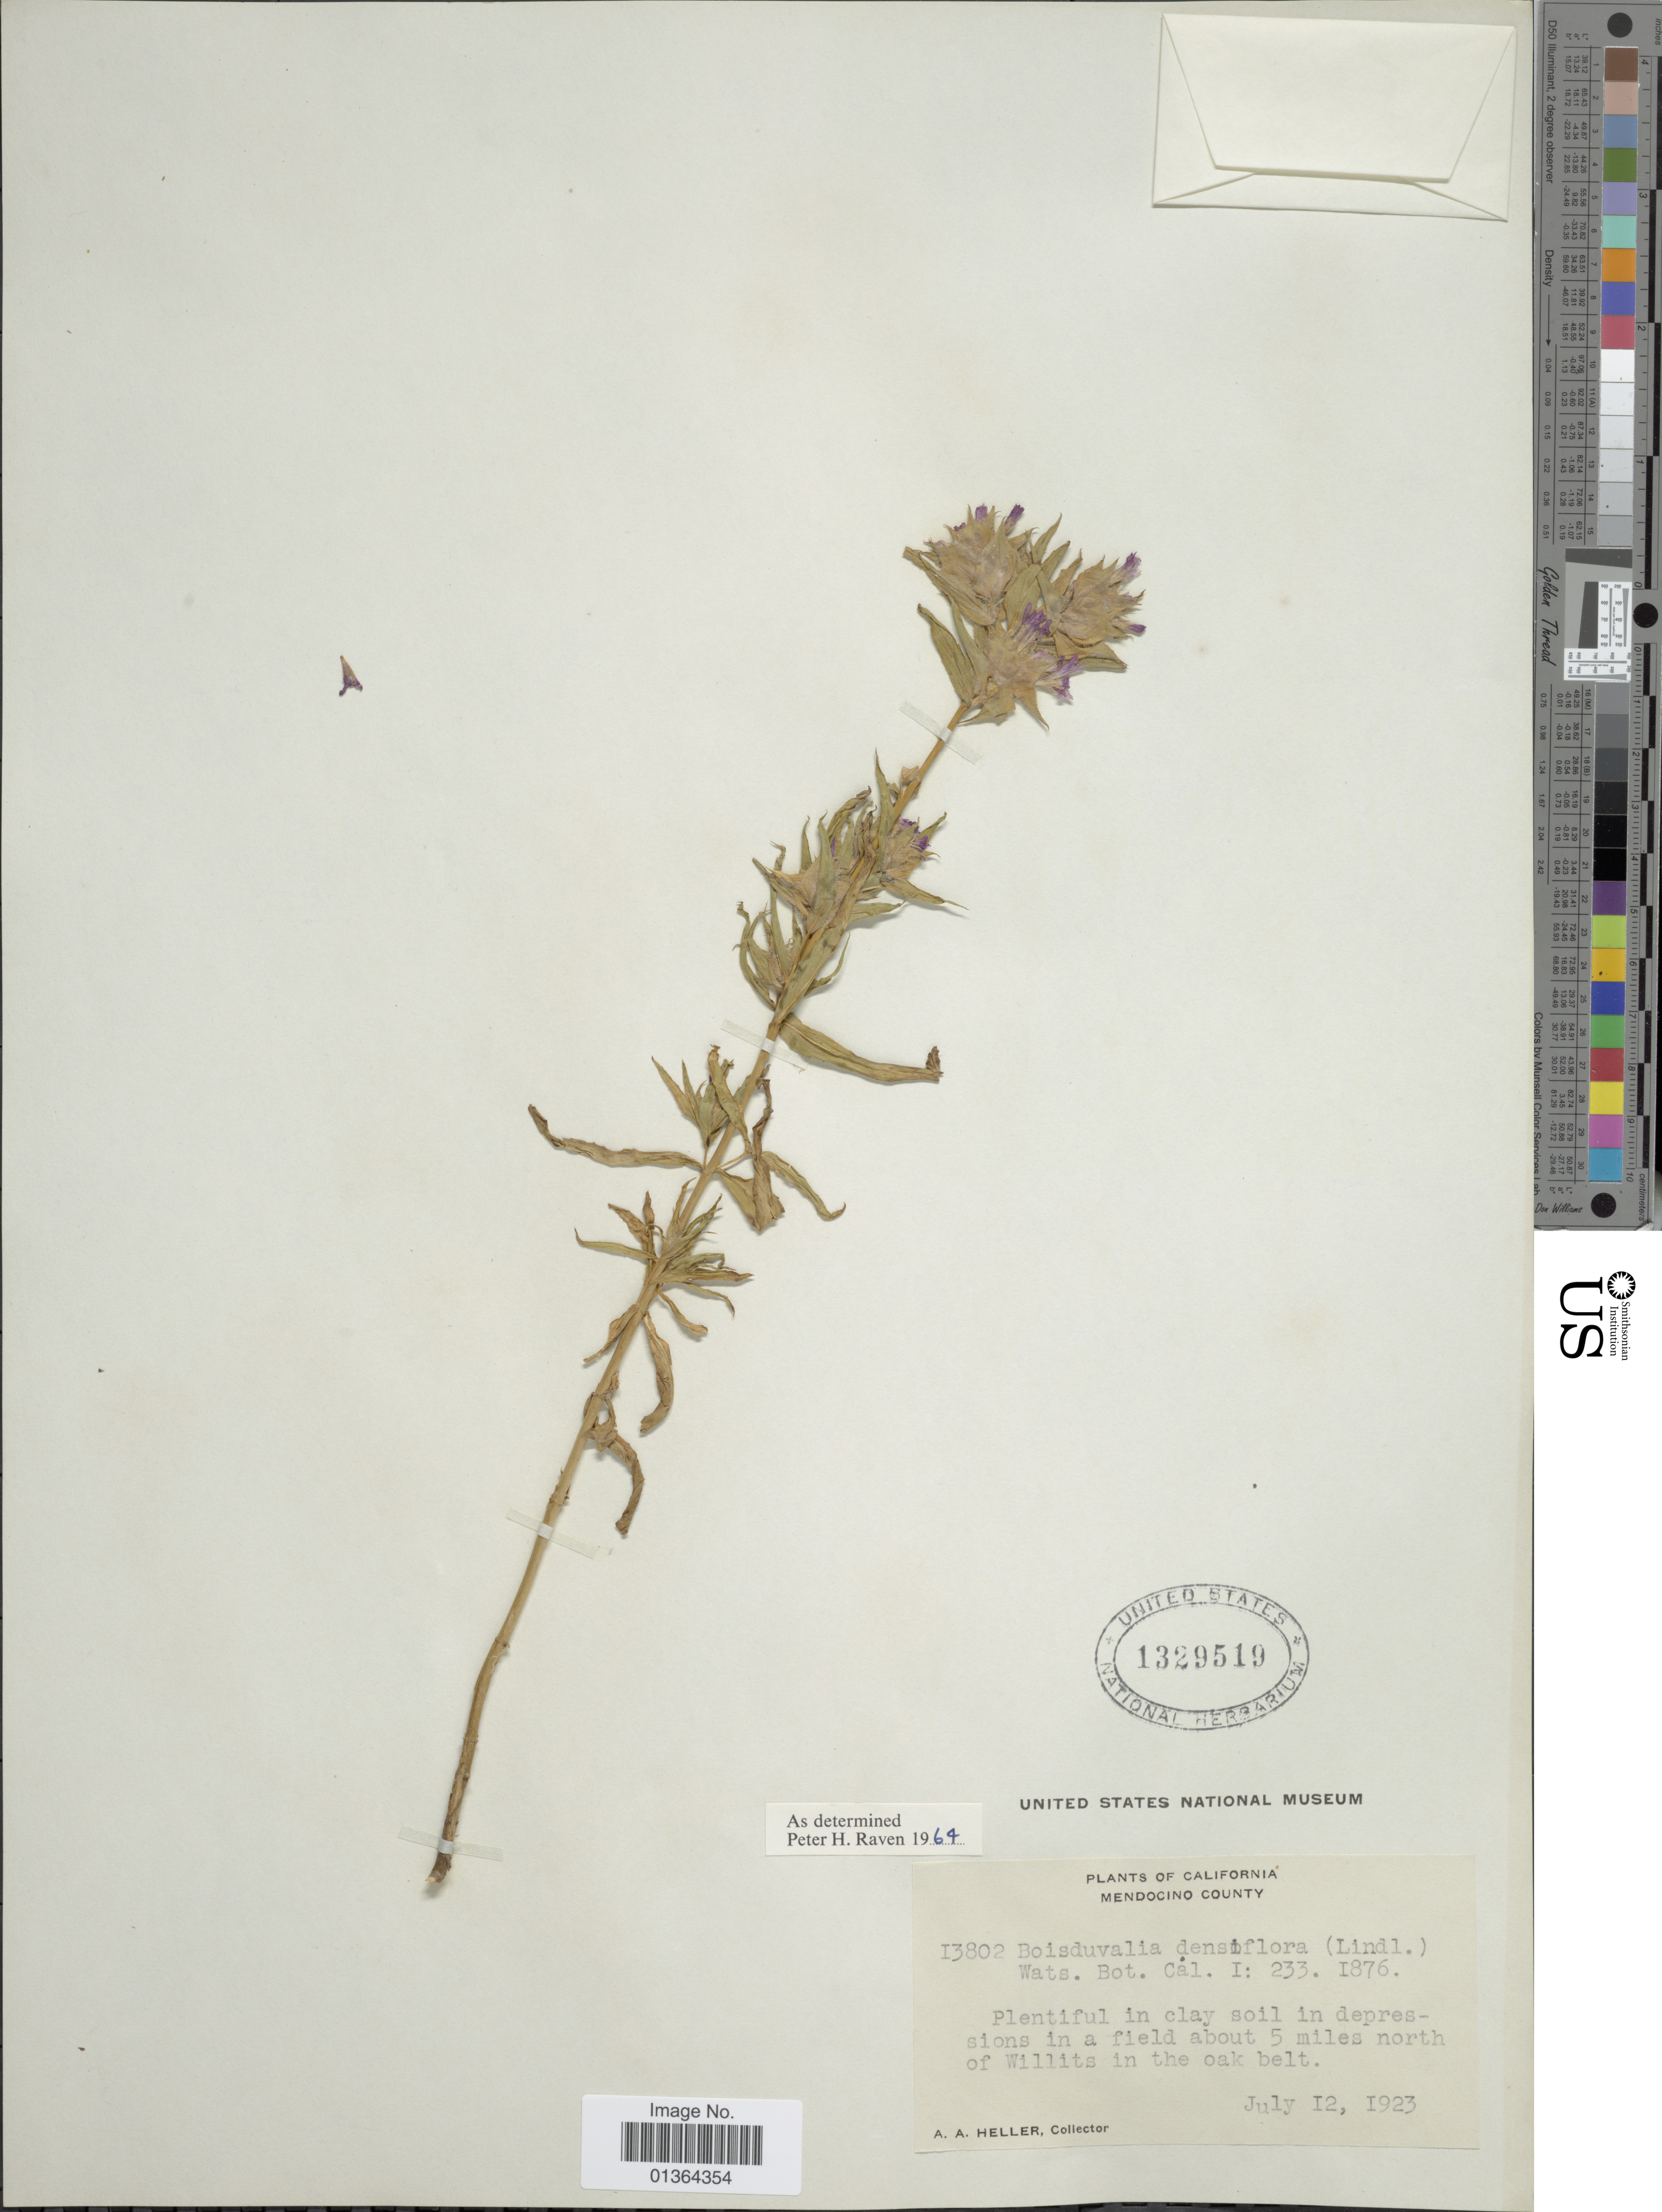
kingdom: Plantae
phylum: Tracheophyta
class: Magnoliopsida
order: Myrtales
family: Onagraceae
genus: Epilobium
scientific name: Epilobium densiflorum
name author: (Lindl.) Hoch & P.H. Raven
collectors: A. A. Heller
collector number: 13802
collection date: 1923-07-12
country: United States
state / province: California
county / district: Mendocino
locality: Mendocino County, in a field about 5 miles north of Willits in the oak belt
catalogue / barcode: US 1329519